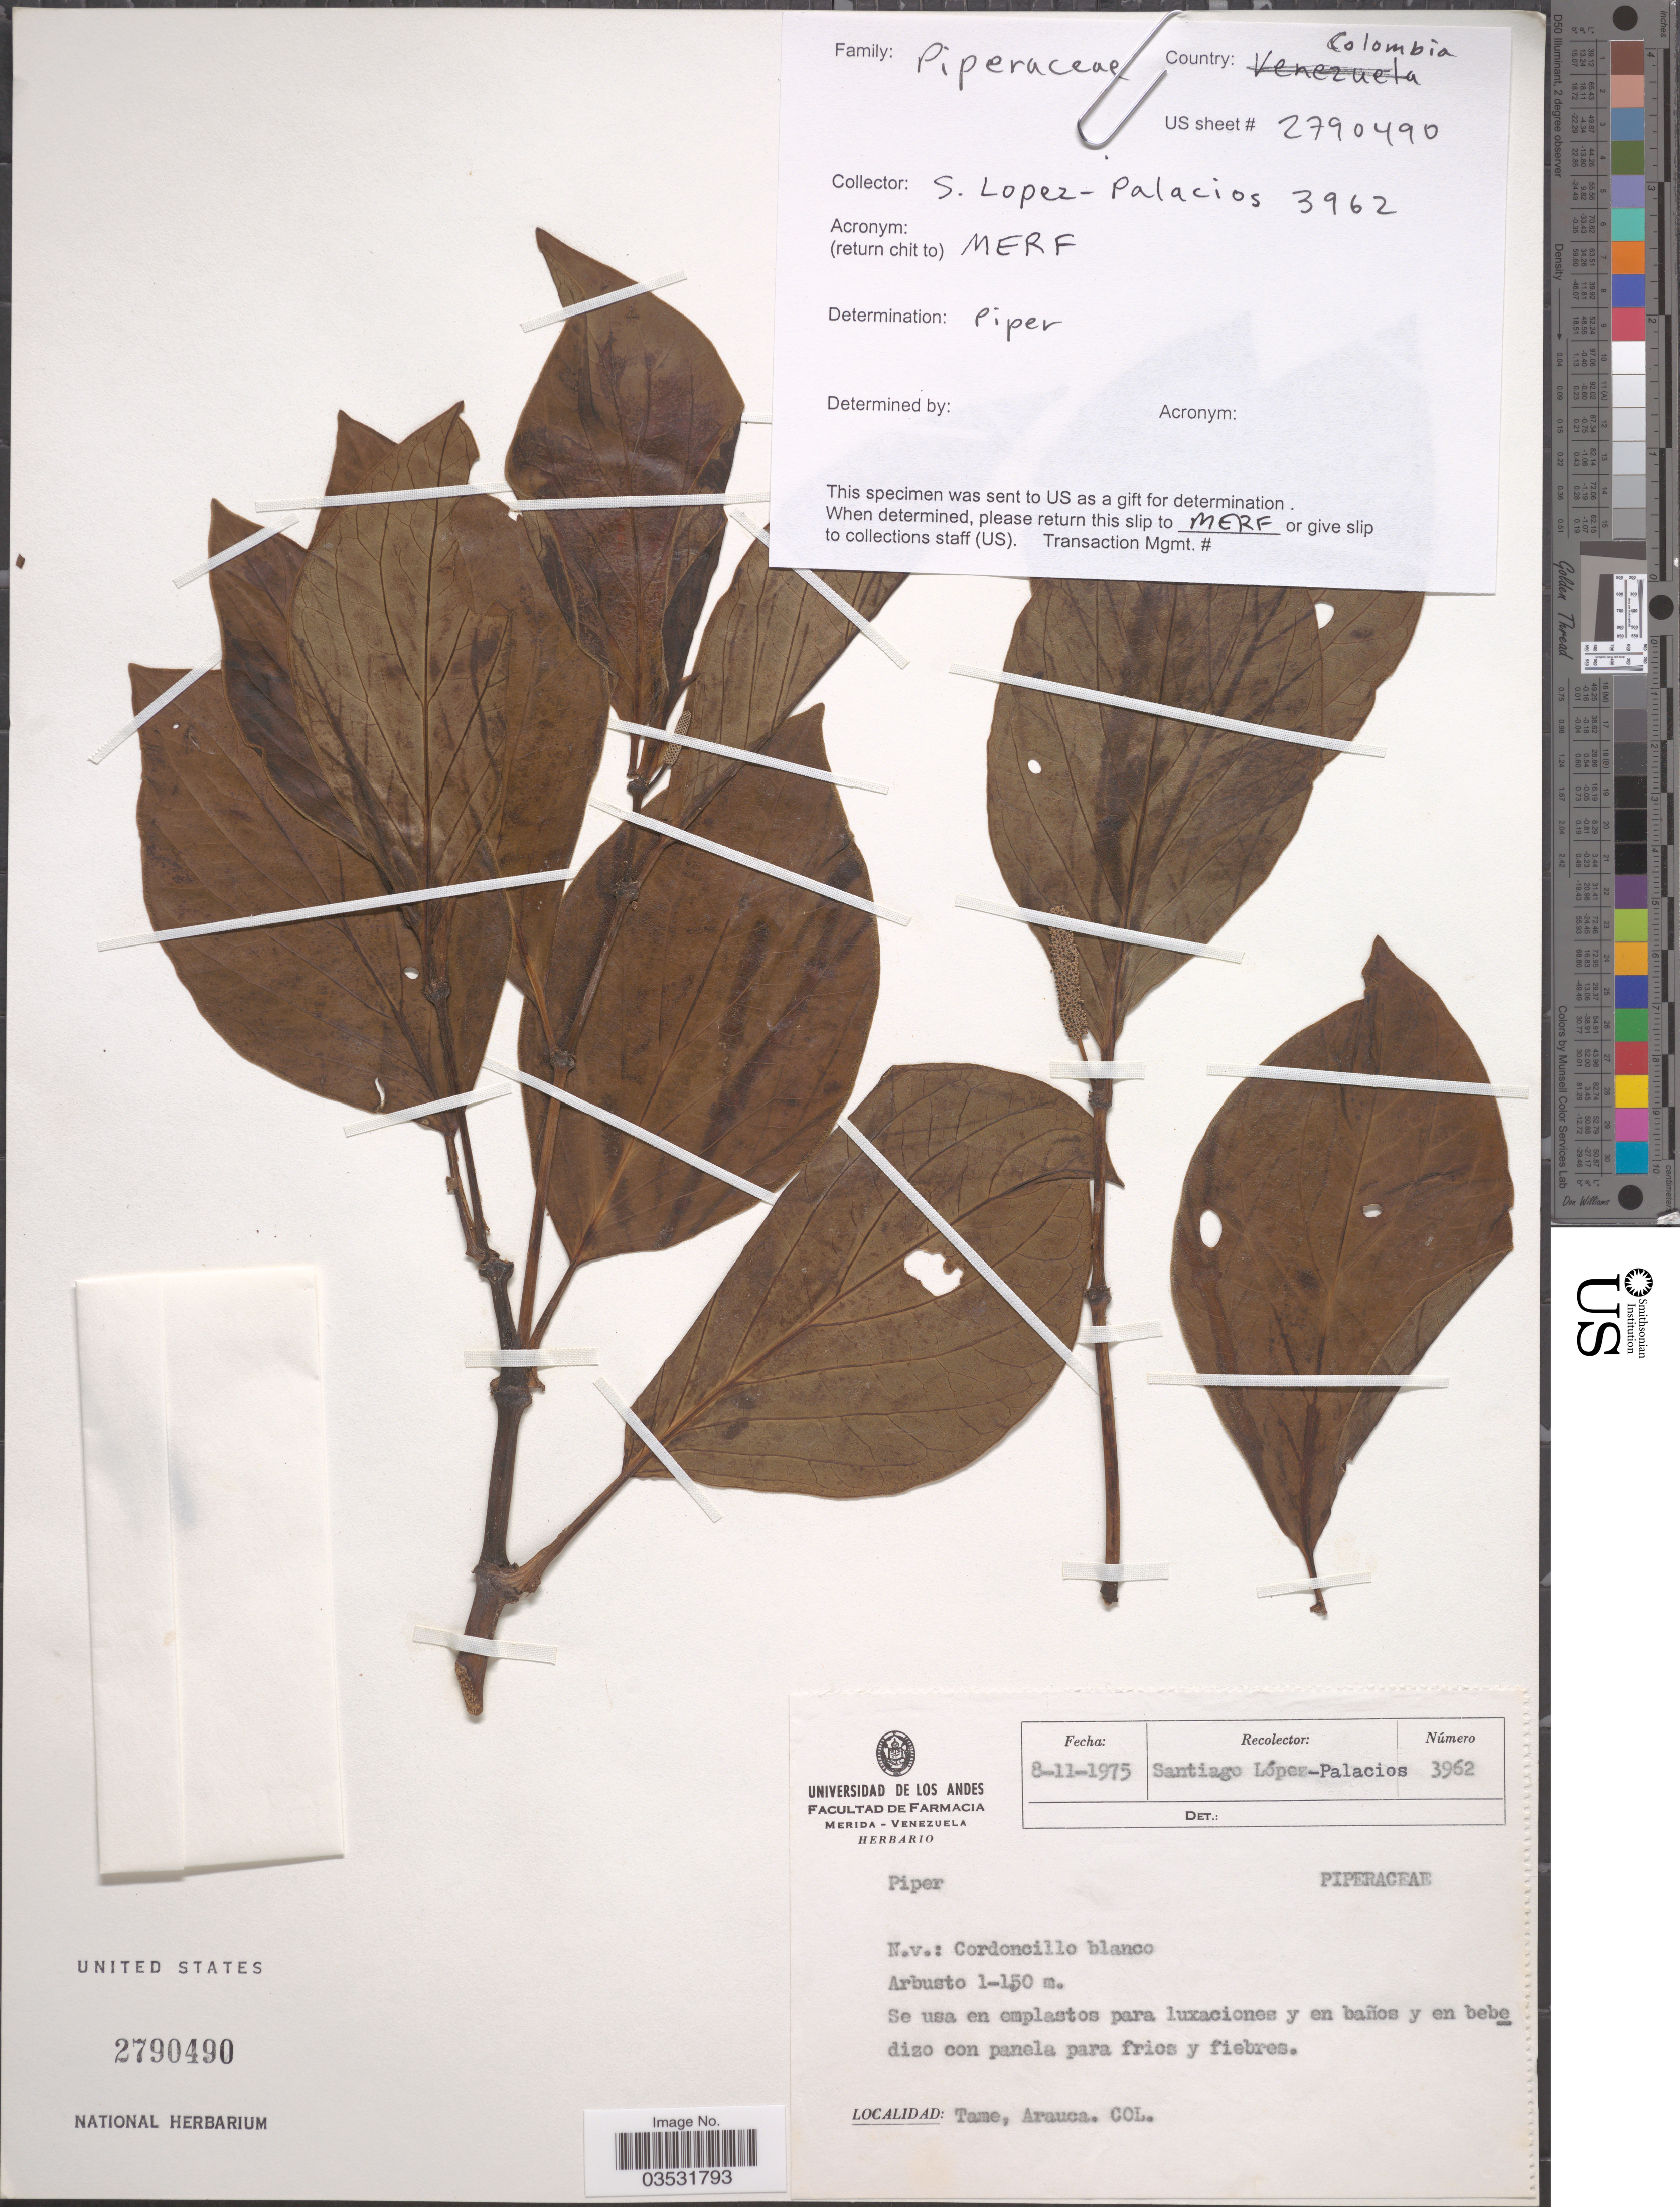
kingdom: Plantae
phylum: Tracheophyta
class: Magnoliopsida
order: Piperales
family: Piperaceae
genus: Piper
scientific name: Piper sp.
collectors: S. López-Palacios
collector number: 3962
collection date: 1975-11-08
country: Colombia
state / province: Arauca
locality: Tame.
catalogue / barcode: US 2790490